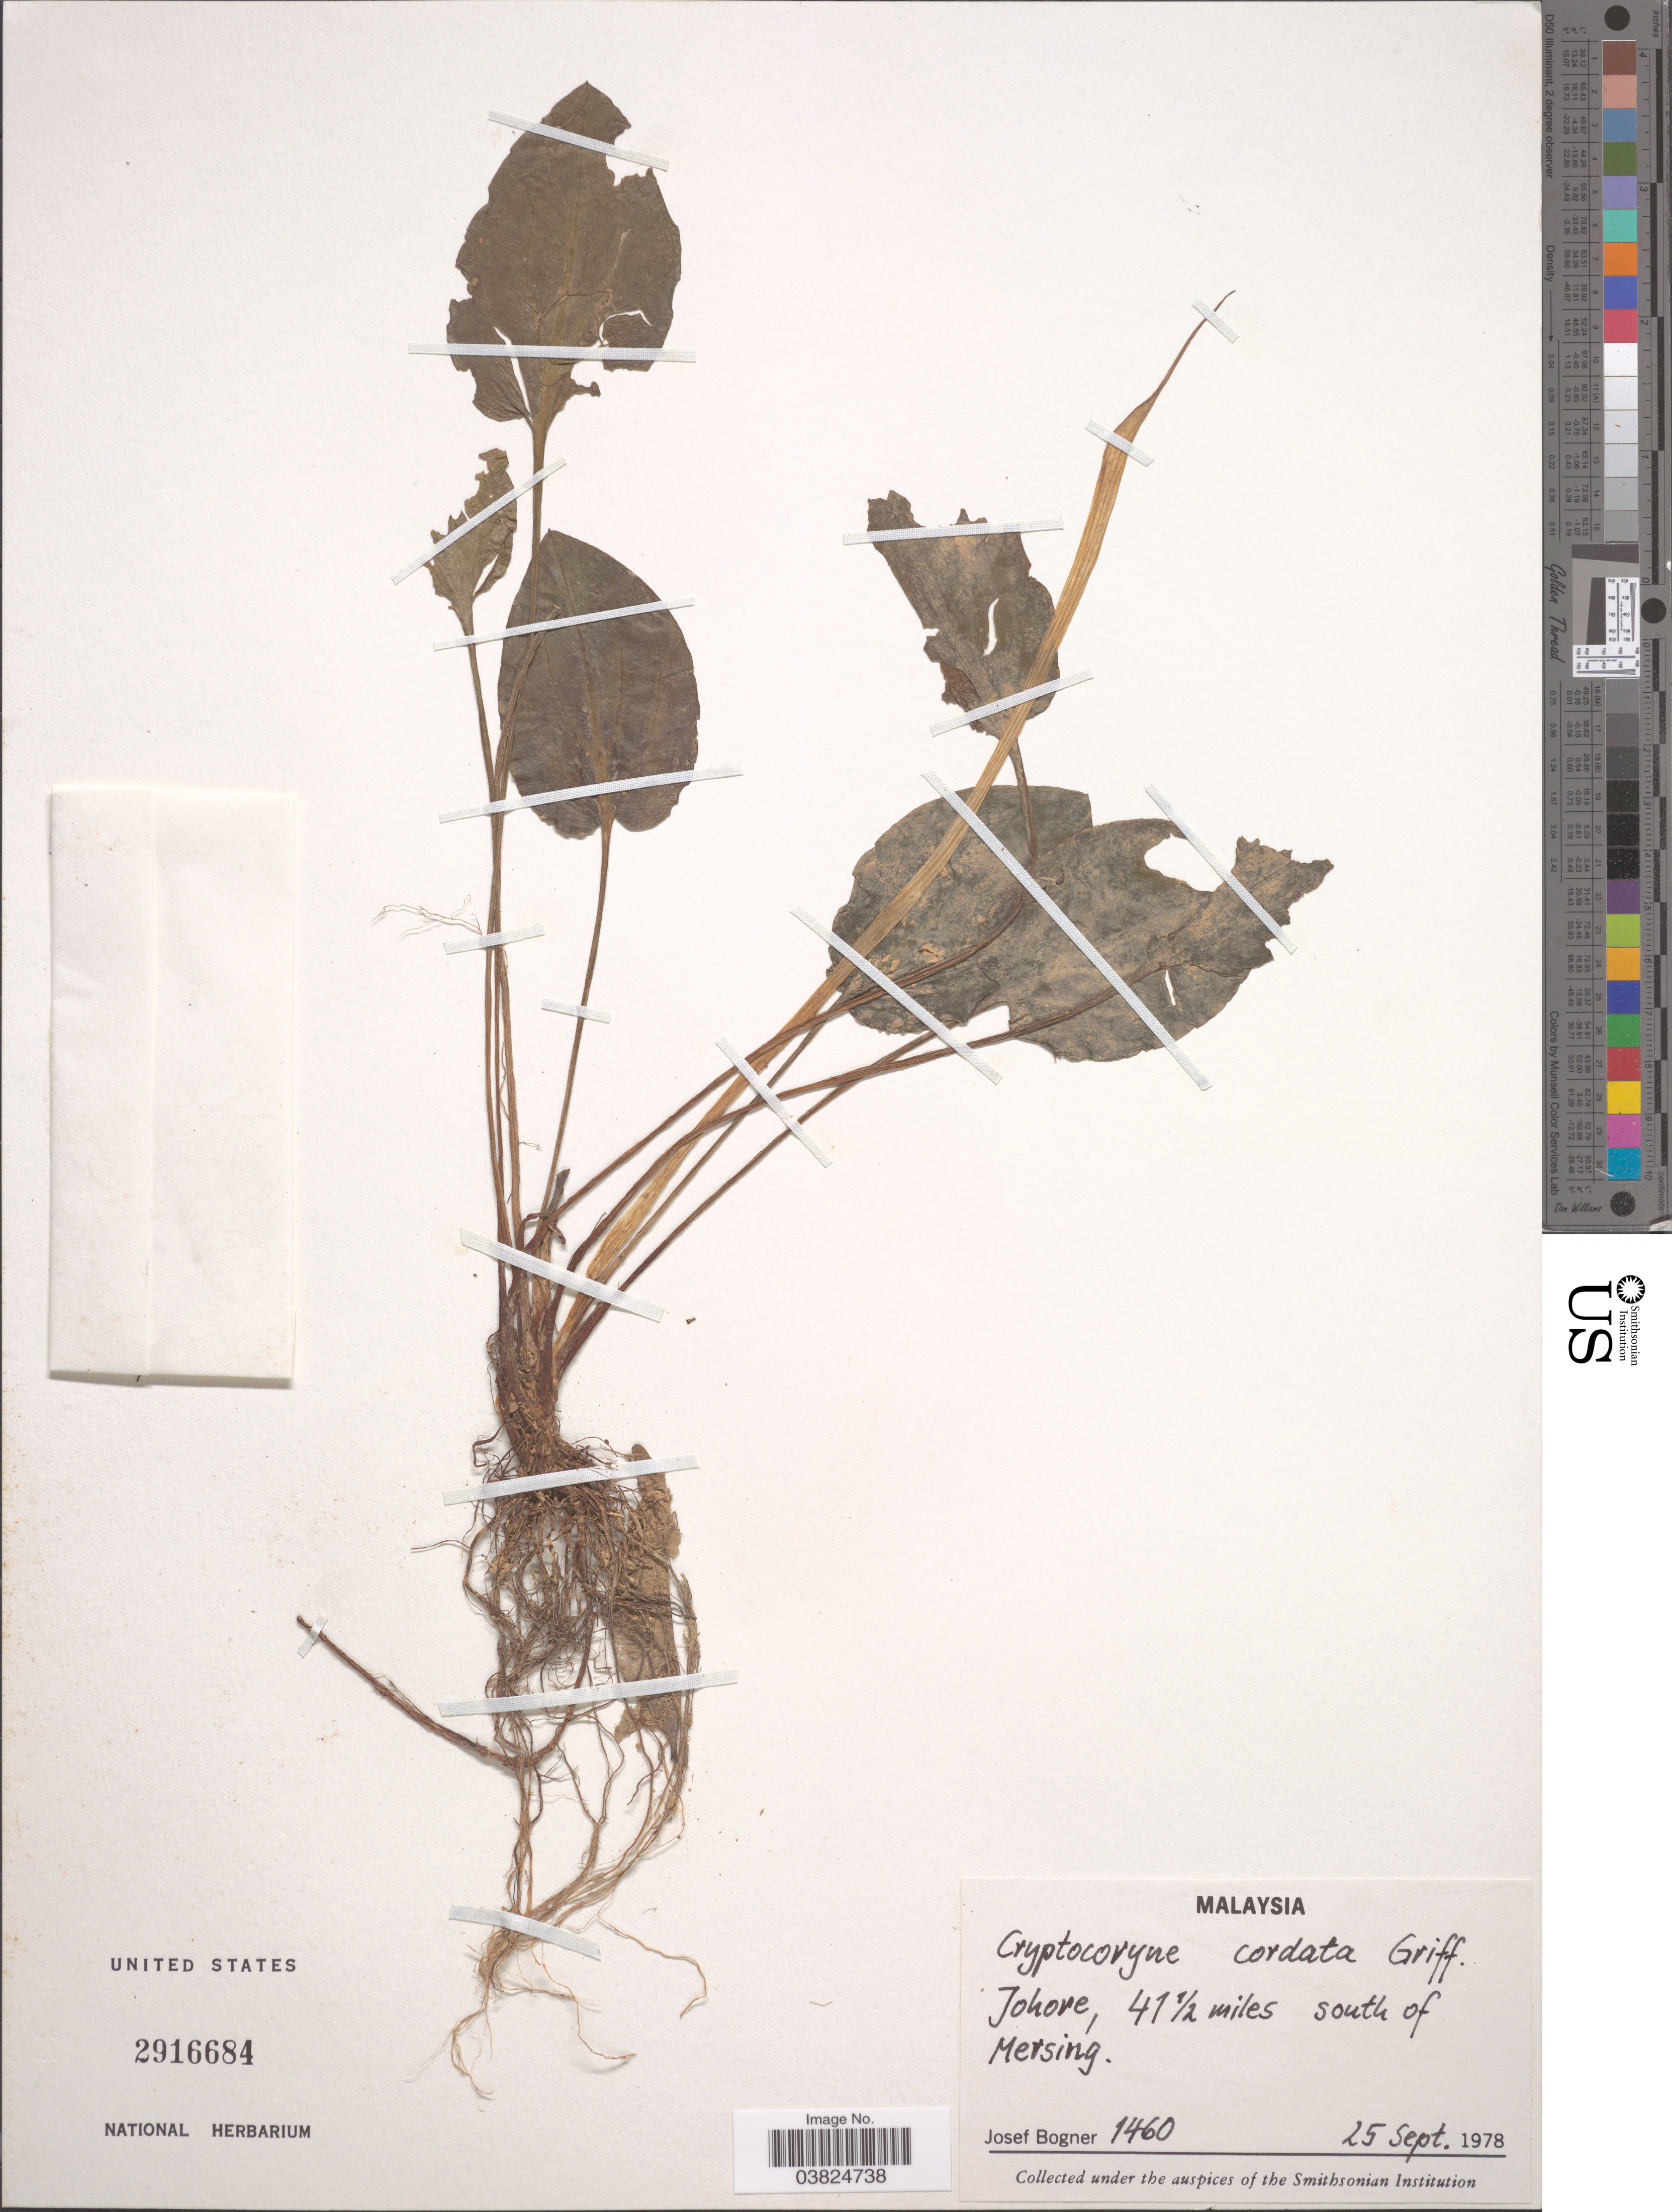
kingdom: Plantae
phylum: Tracheophyta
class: Liliopsida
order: Alismatales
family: Araceae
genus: Cryptocoryne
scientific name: Cryptocoryne cordata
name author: Griff.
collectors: J. Bogner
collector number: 1460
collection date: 1978-09-25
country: Malaysia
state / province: Johor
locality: Johore, 41½ miles south of Mersing.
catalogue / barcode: US 2916684